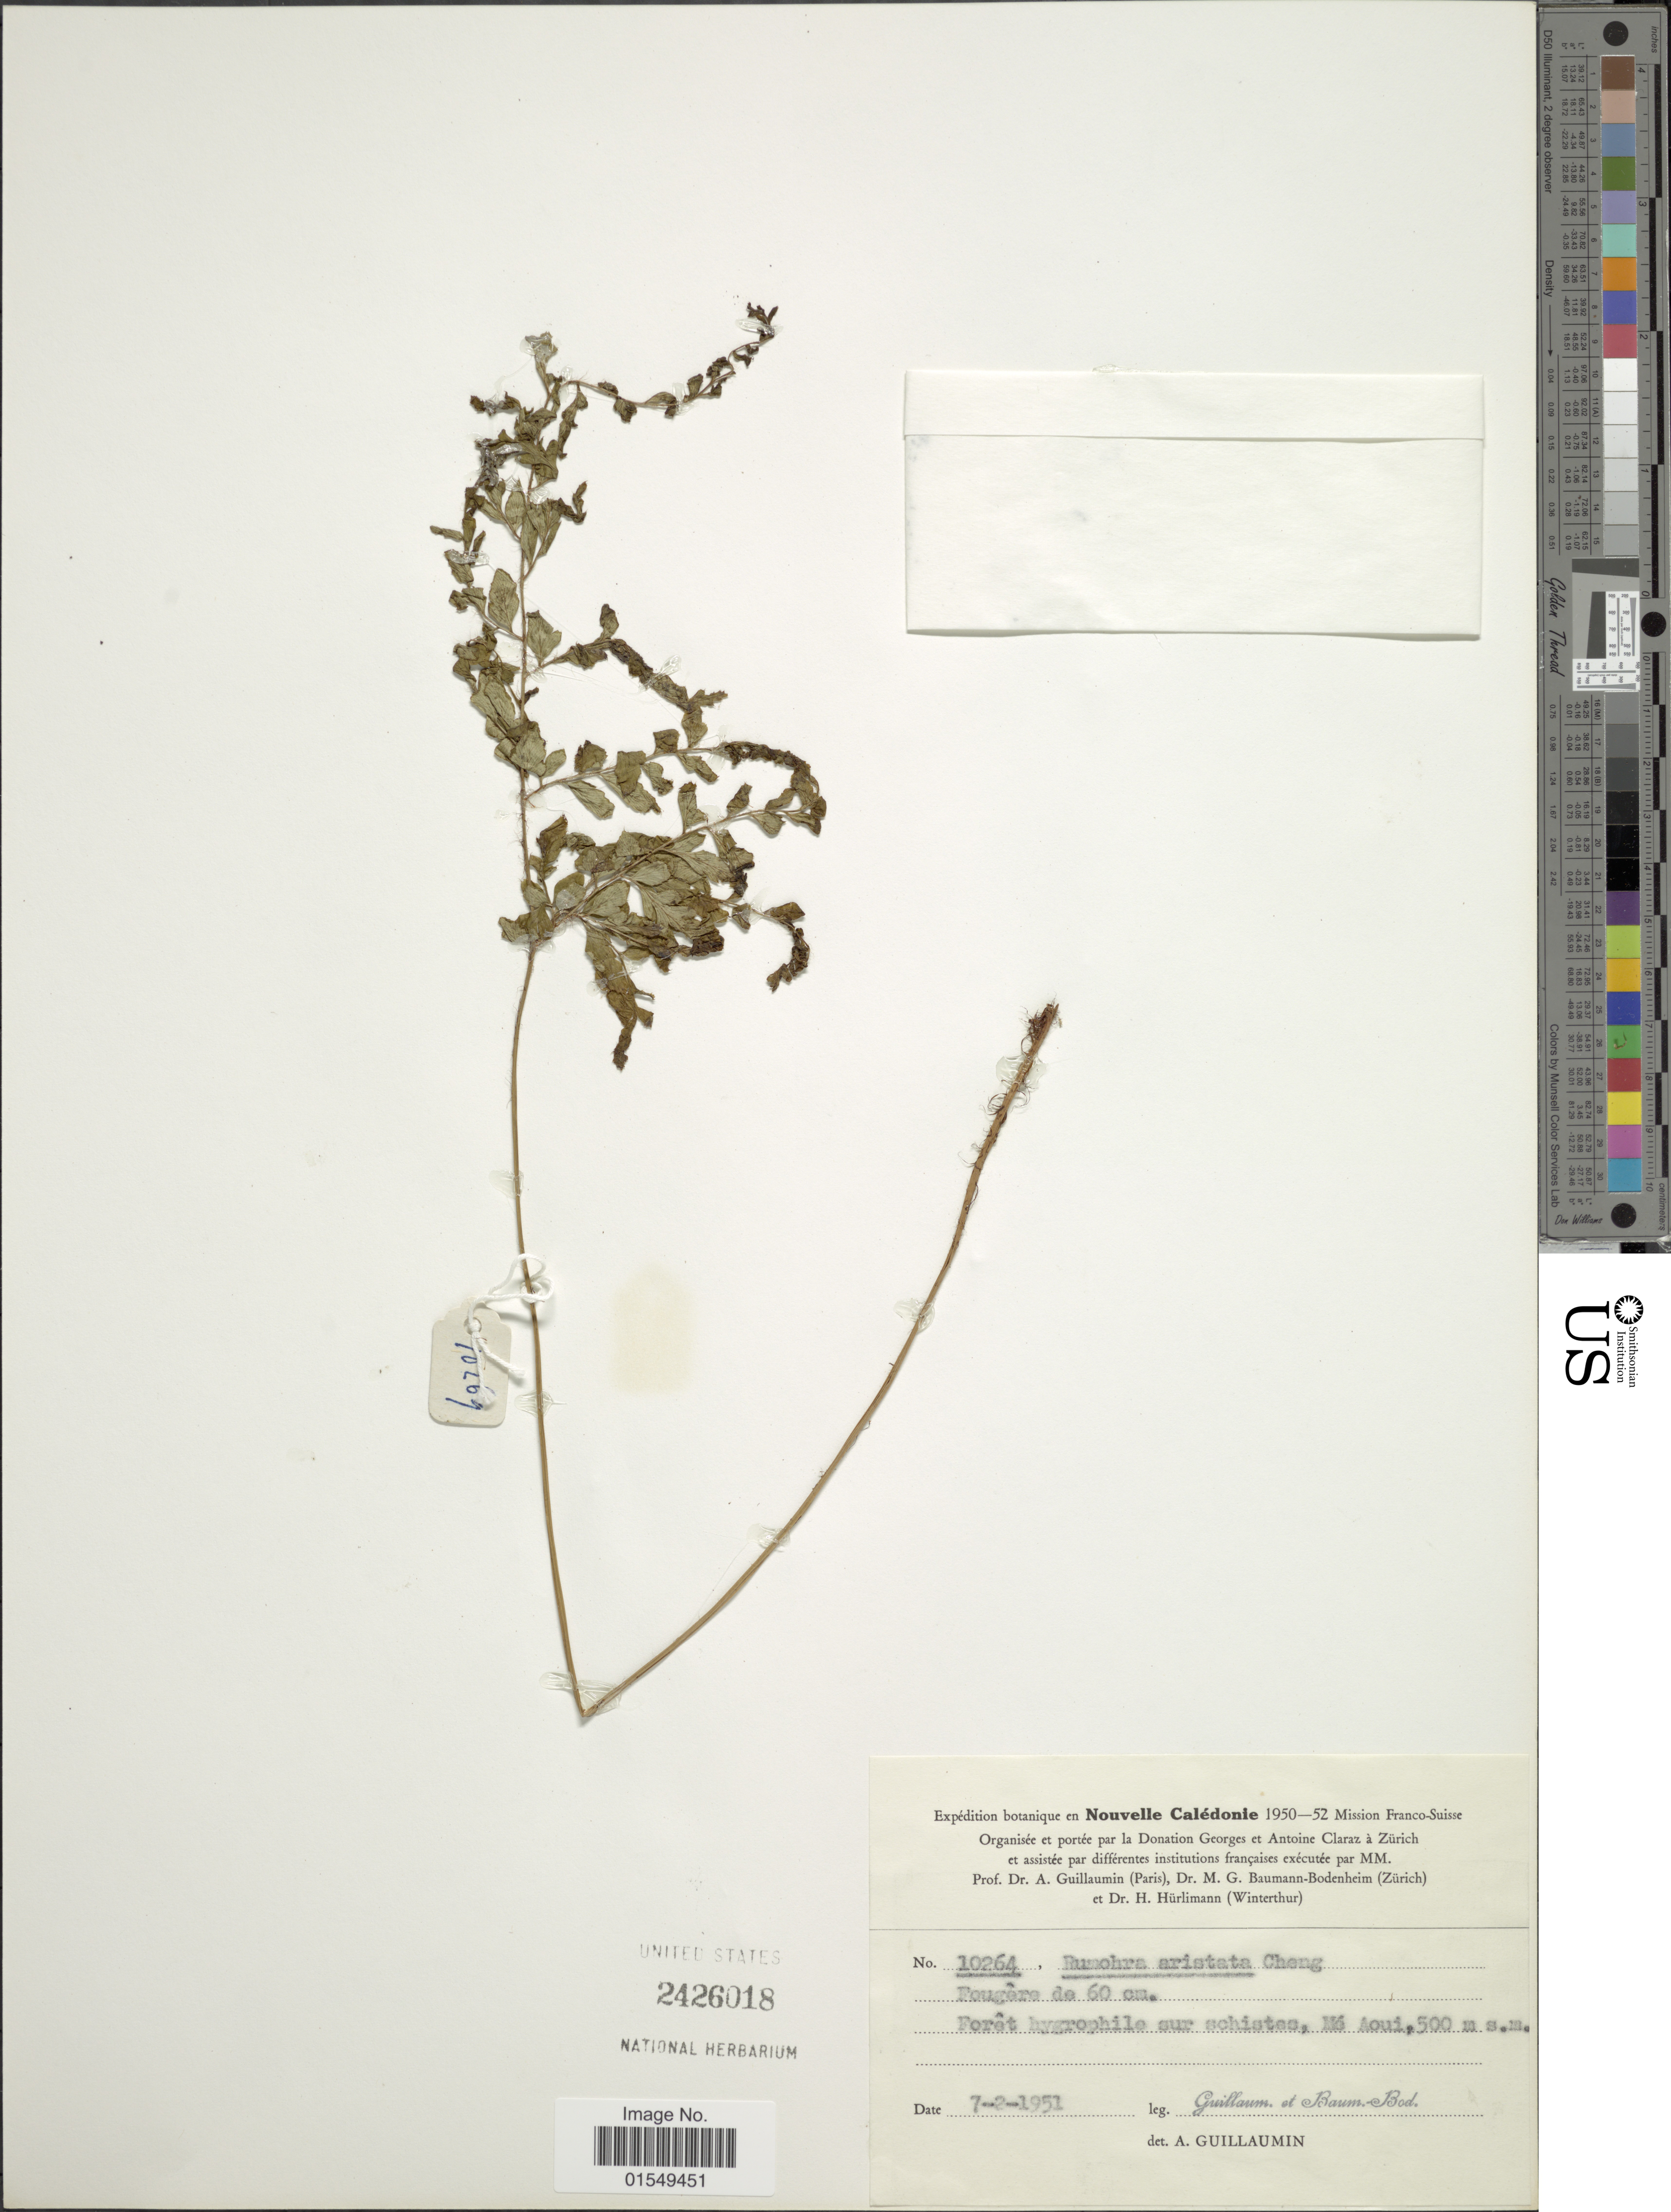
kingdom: Plantae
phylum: Tracheophyta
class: Polypodiopsida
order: Polypodiales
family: Dryopteridaceae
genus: Arachniodes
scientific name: Arachniodes aristata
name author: (G. Forst.) Tindale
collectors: A. Guillaumin & M. G. Baumann-Bodenheim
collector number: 10264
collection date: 1951-02-07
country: New Caledonia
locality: Nouvelle Caledonie, Foret hygrophile sur schistes, Me Aoui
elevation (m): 500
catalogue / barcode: US 2426018